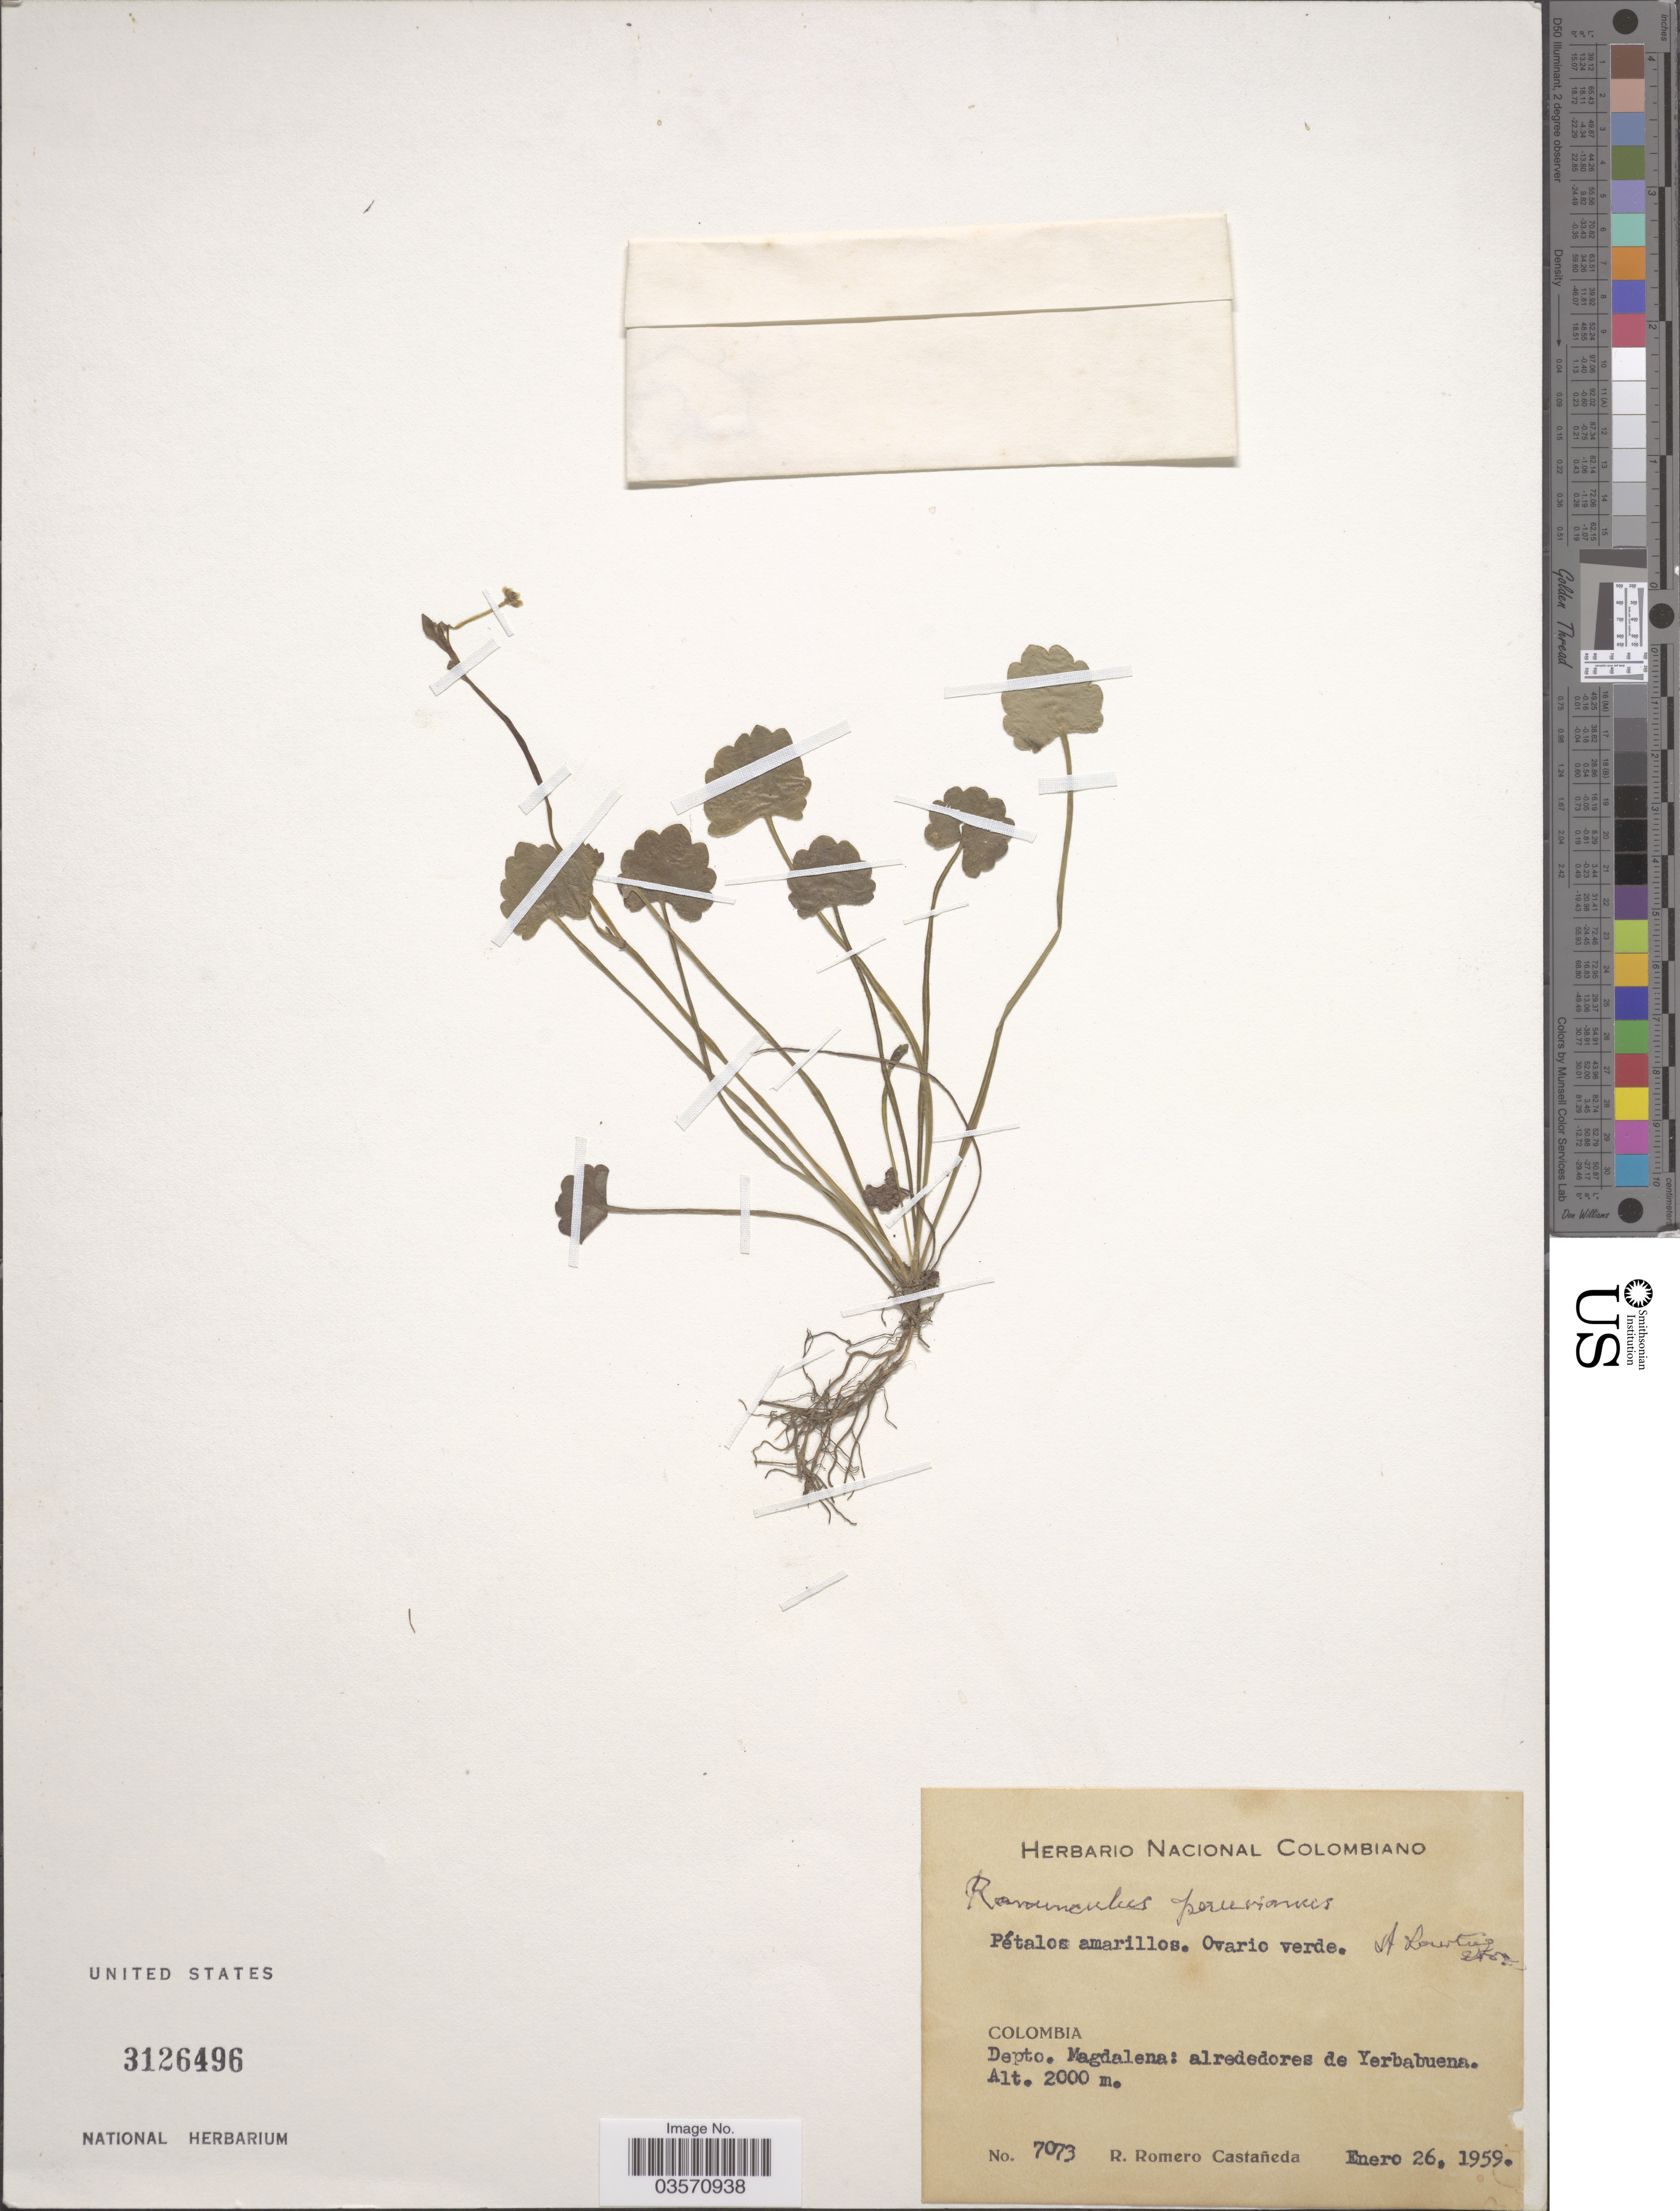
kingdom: Plantae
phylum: Tracheophyta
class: Magnoliopsida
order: Ranunculales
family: Ranunculaceae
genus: Ranunculus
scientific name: Ranunculus peruvianus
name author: Pers.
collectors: R. Romero Castañeda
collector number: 7073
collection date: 1959-01-26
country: Colombia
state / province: Magdalena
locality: Depto. Magdalena: alrededores de Yerbabuena.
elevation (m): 2000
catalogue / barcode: US 3126496